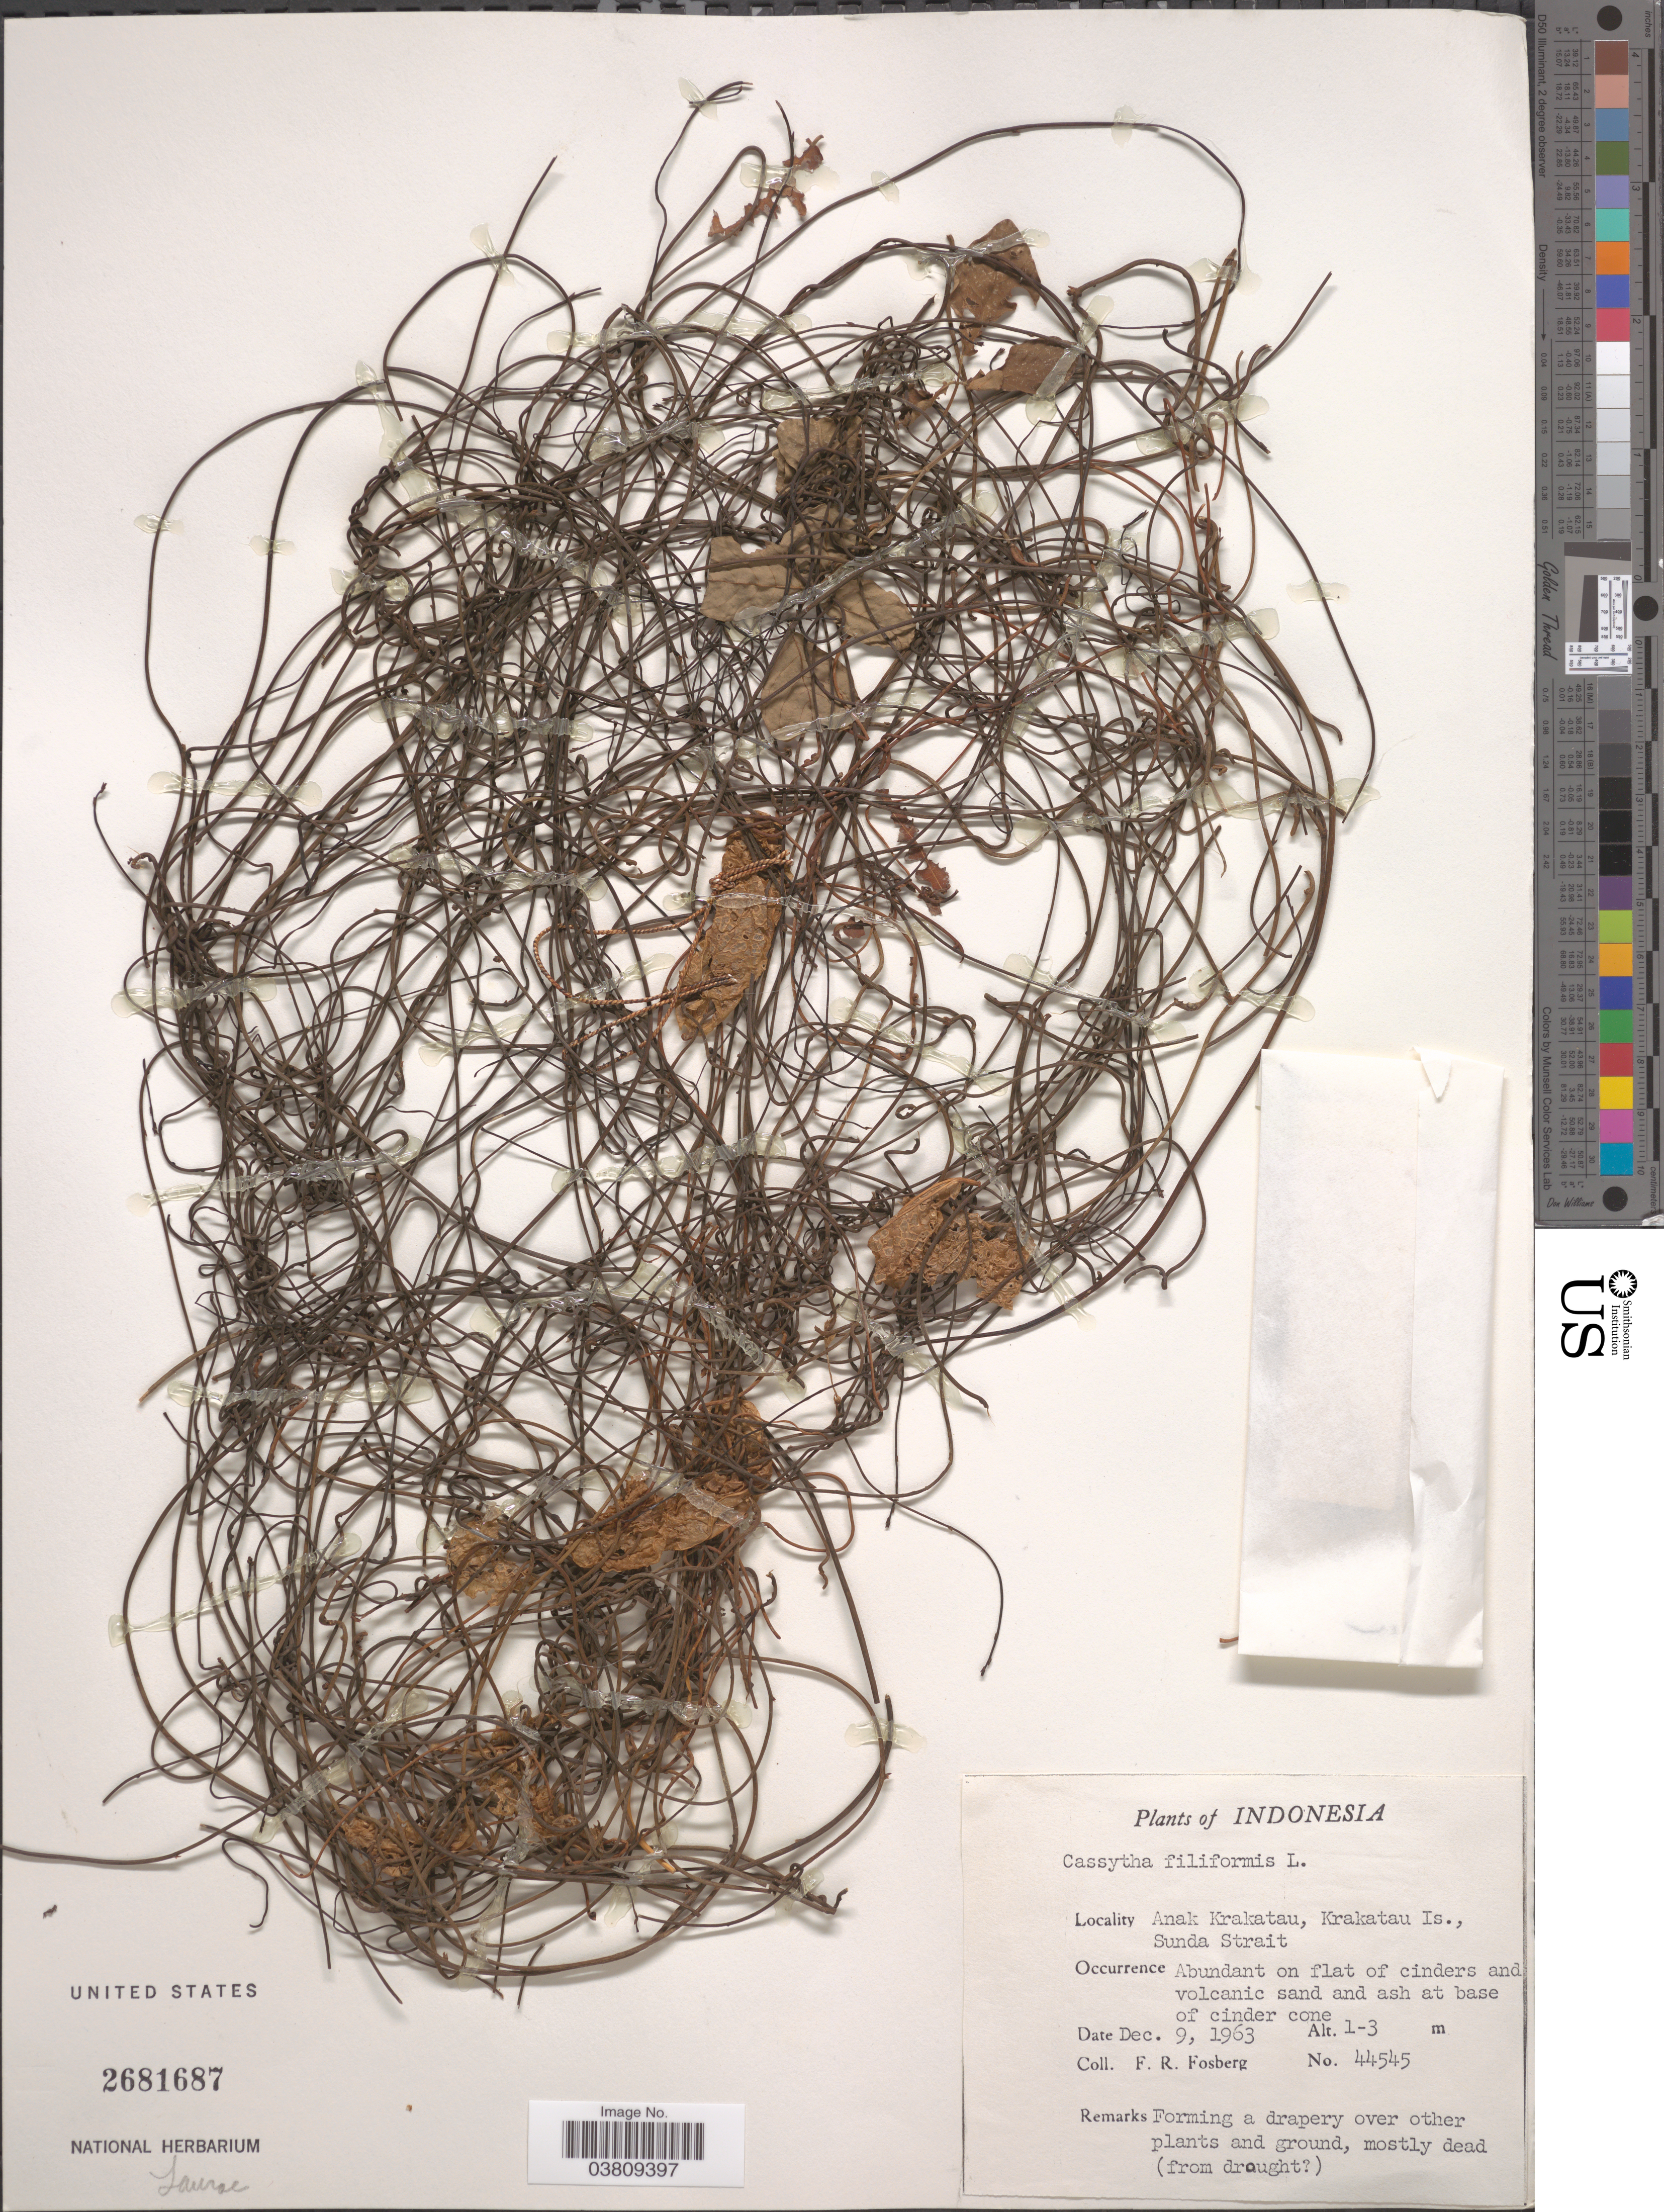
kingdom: Plantae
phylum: Tracheophyta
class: Magnoliopsida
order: Laurales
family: Lauraceae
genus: Cassytha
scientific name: Cassytha filiformis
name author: L.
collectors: F. R. Fosberg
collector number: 44545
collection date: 1963-12-09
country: Indonesia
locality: Anak Krakatau, Krakatau Is., Sunda Strait.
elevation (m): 1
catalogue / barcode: US 2681687